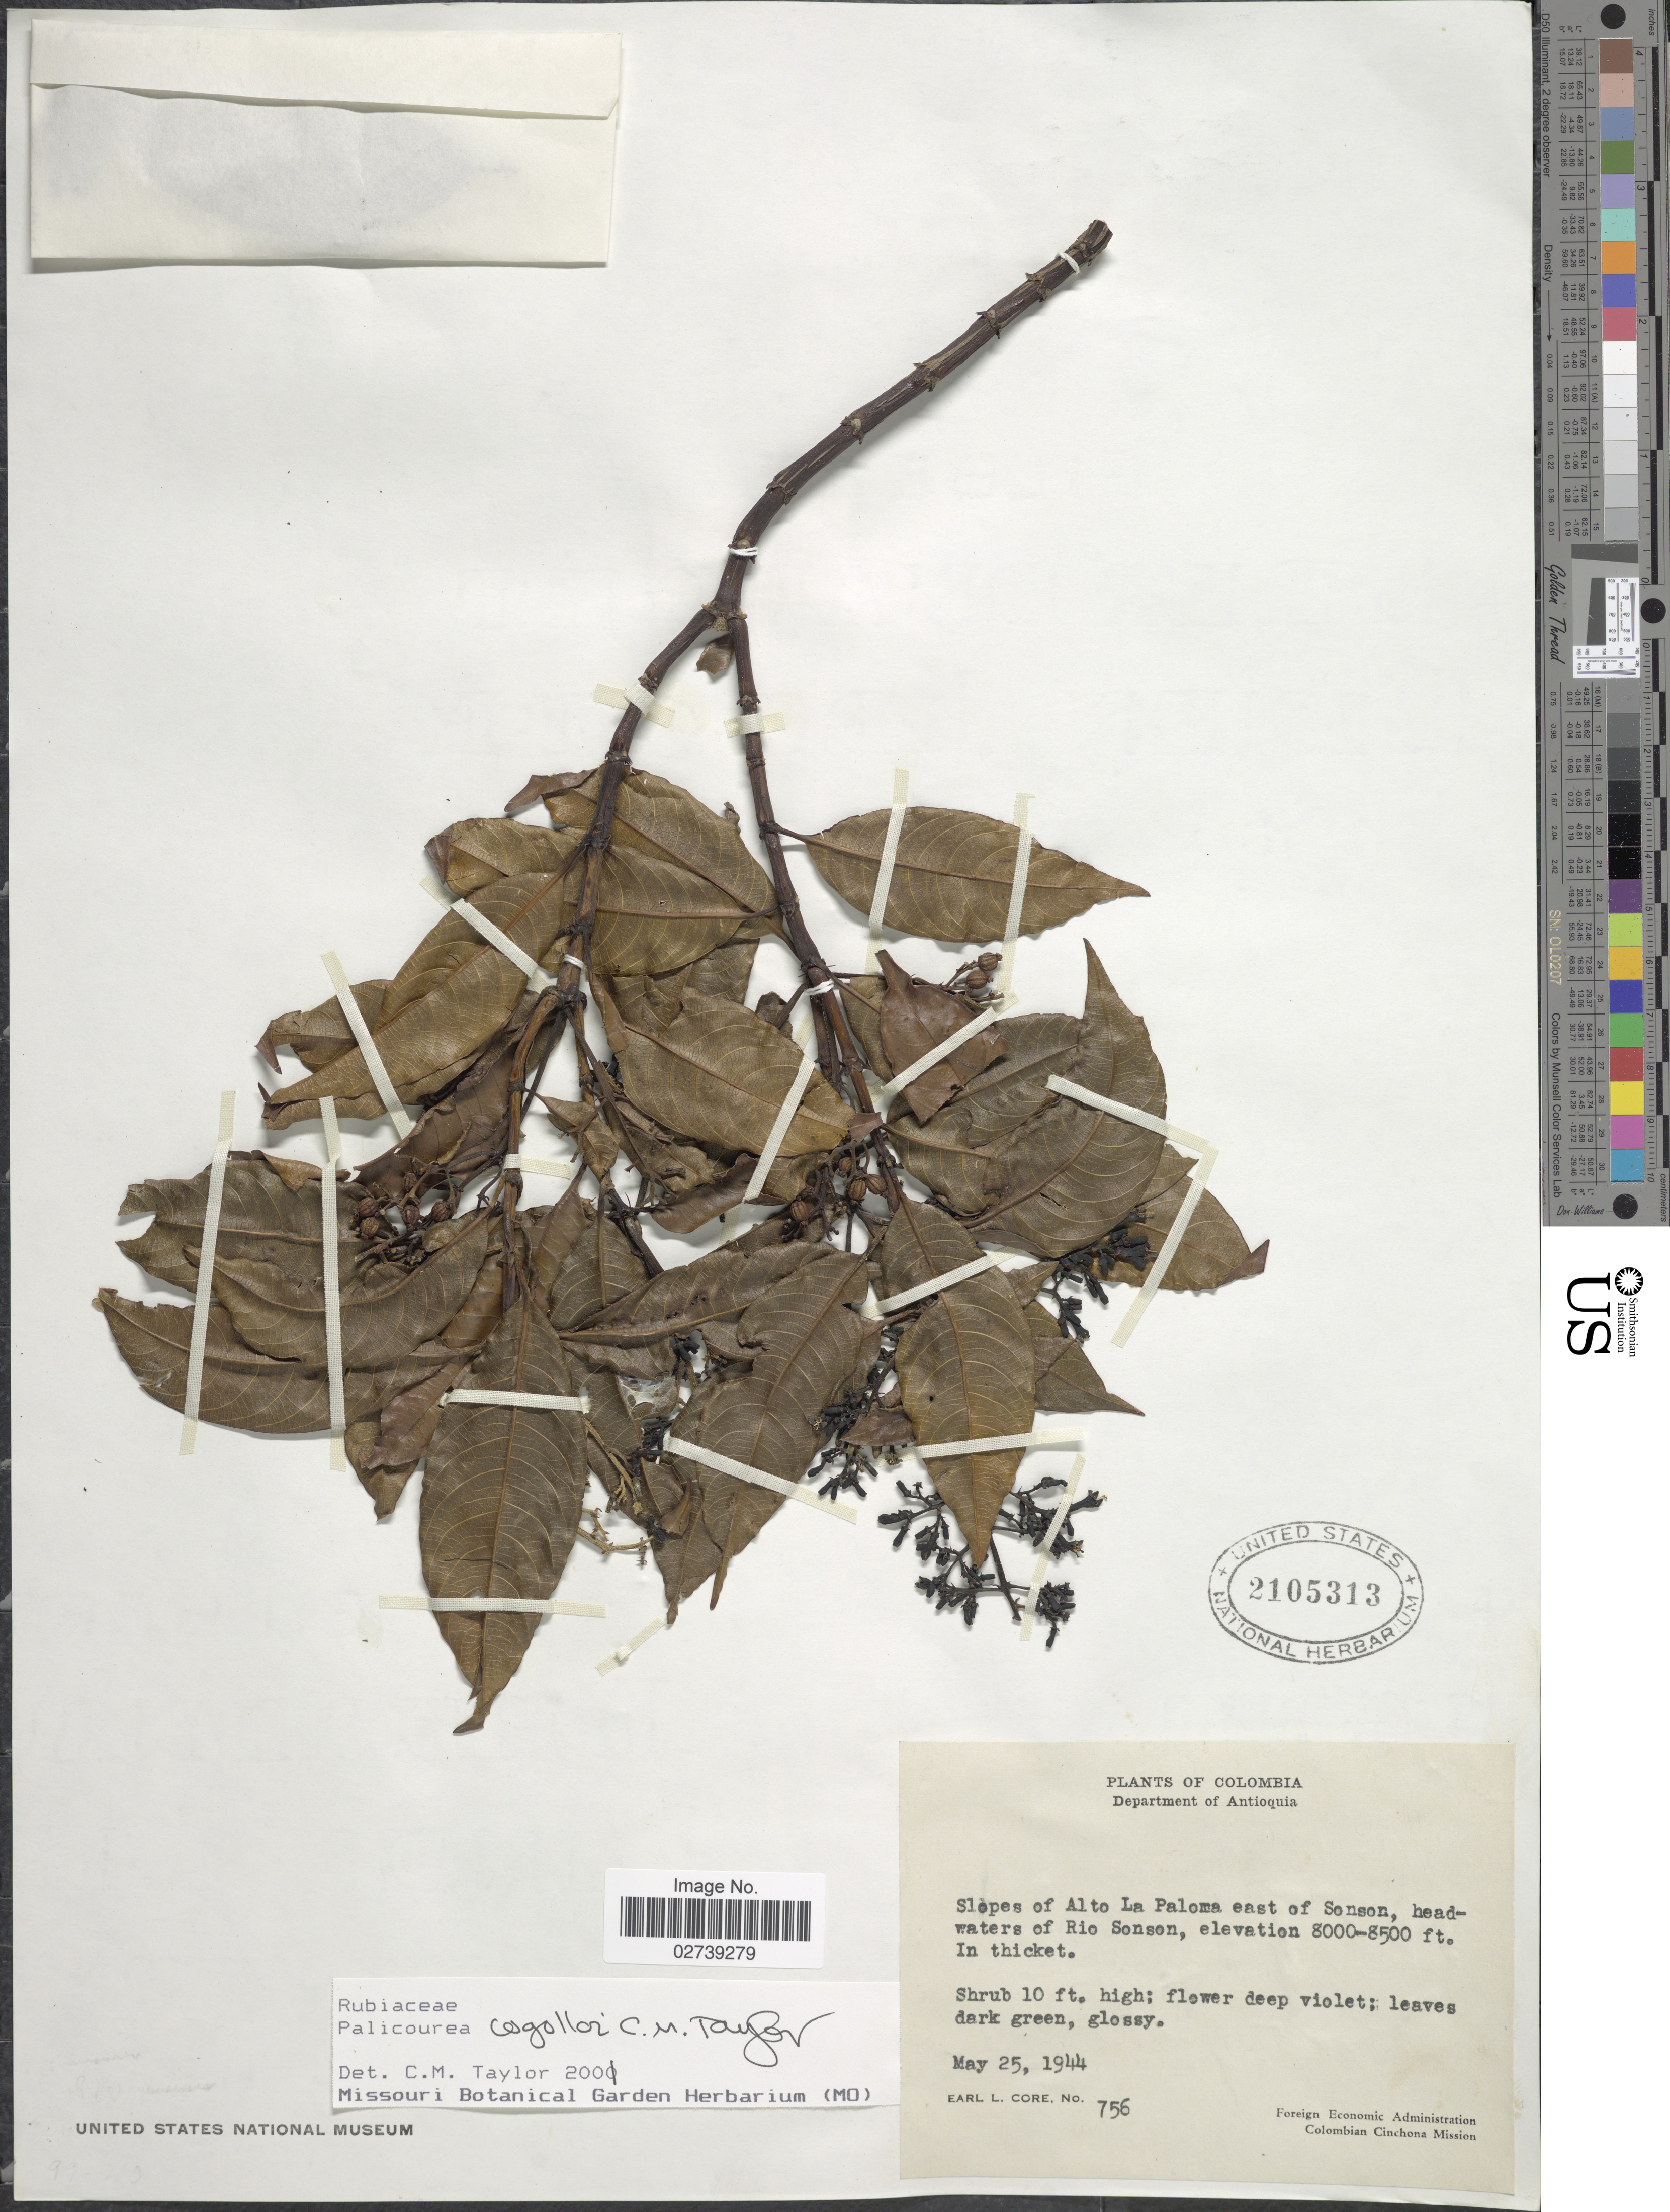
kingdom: Plantae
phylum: Tracheophyta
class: Magnoliopsida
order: Gentianales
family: Rubiaceae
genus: Palicourea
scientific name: Palicourea cogolloi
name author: C.M. Taylor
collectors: E. L. Core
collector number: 756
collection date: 1944-05-25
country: Colombia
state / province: Antioquia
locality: Department of Antioquia. Slopes of Alto La Paloma east of Sonson, headwaters of Rio Sonson.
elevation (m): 2438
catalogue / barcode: US 2105313